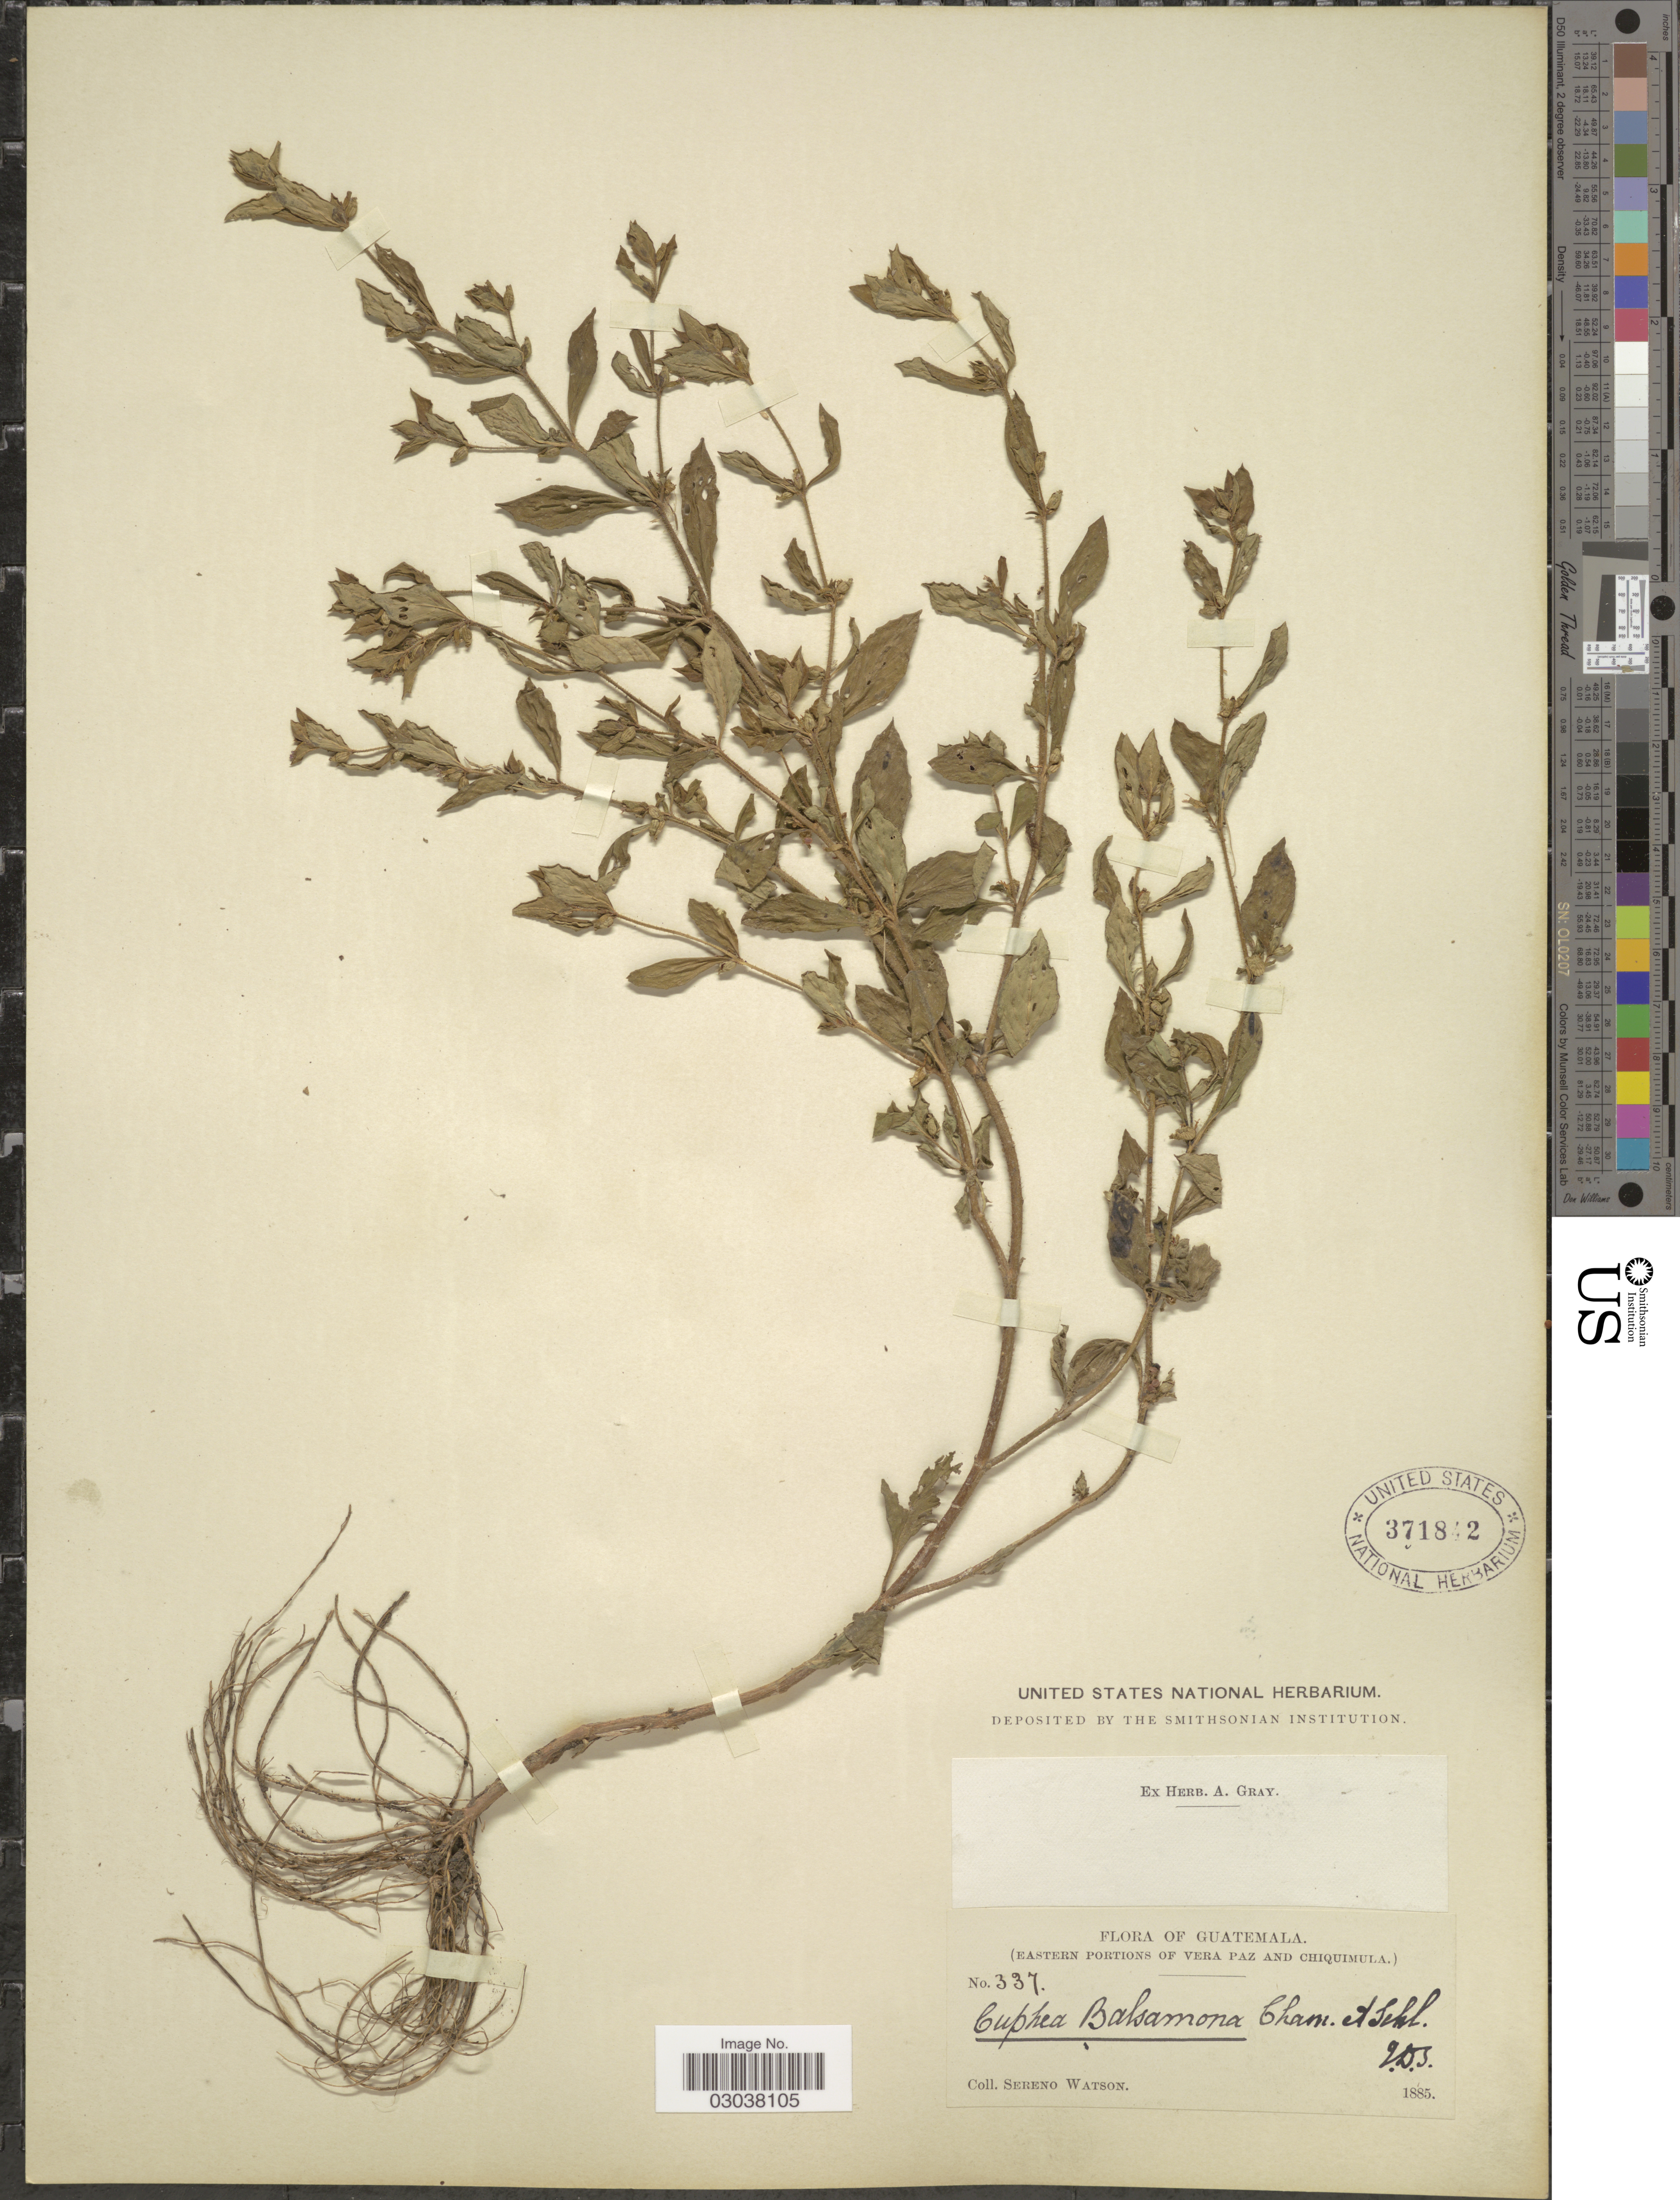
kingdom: Plantae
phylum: Tracheophyta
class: Magnoliopsida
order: Myrtales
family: Lythraceae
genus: Cuphea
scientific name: Cuphea carthagenensis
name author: (Jacq.) J.F. Macbr.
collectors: S. Watson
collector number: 337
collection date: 1885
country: Guatemala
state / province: Chiquimula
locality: Eastern Portion of Vera Paz and Chiquimula.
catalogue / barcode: US 371842